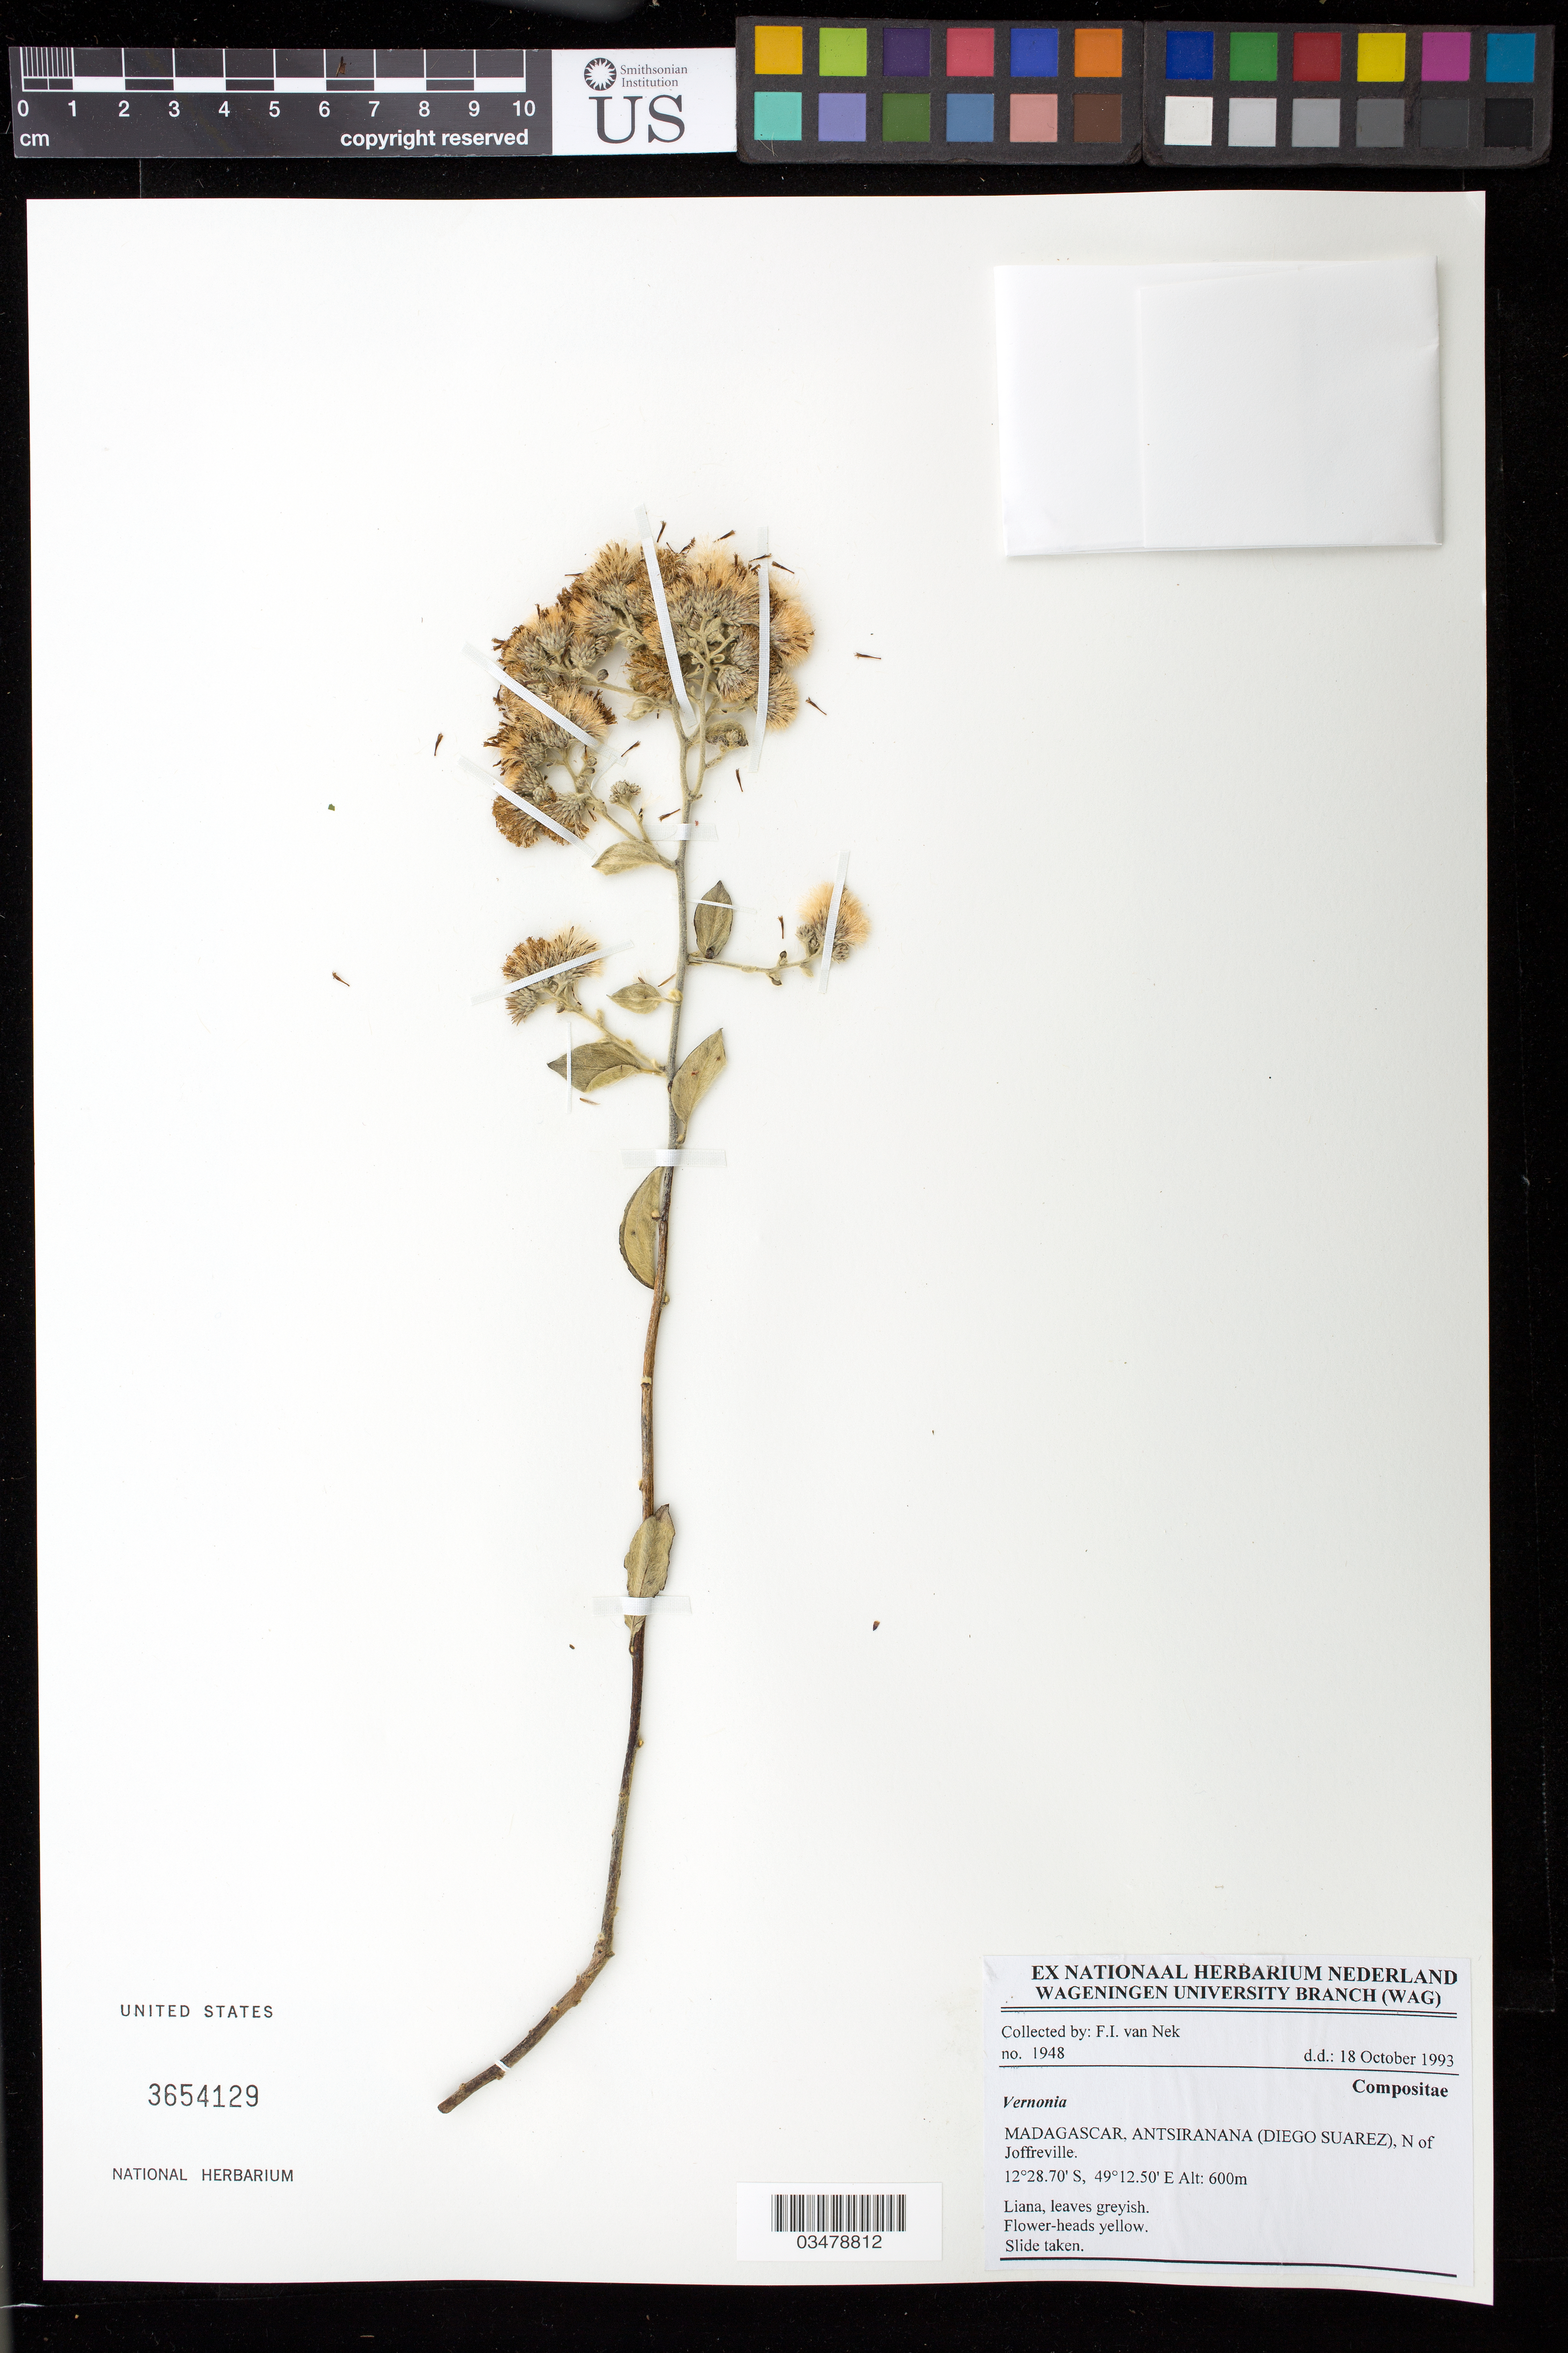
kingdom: Plantae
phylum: Tracheophyta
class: Magnoliopsida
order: Asterales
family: Asteraceae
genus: Vernonia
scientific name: Vernonia sp.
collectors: F. van Nek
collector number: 1948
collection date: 1993-10-18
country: Madagascar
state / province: Diana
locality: (Diego Suarez), N of Joffreville.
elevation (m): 600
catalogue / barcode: US 3654129